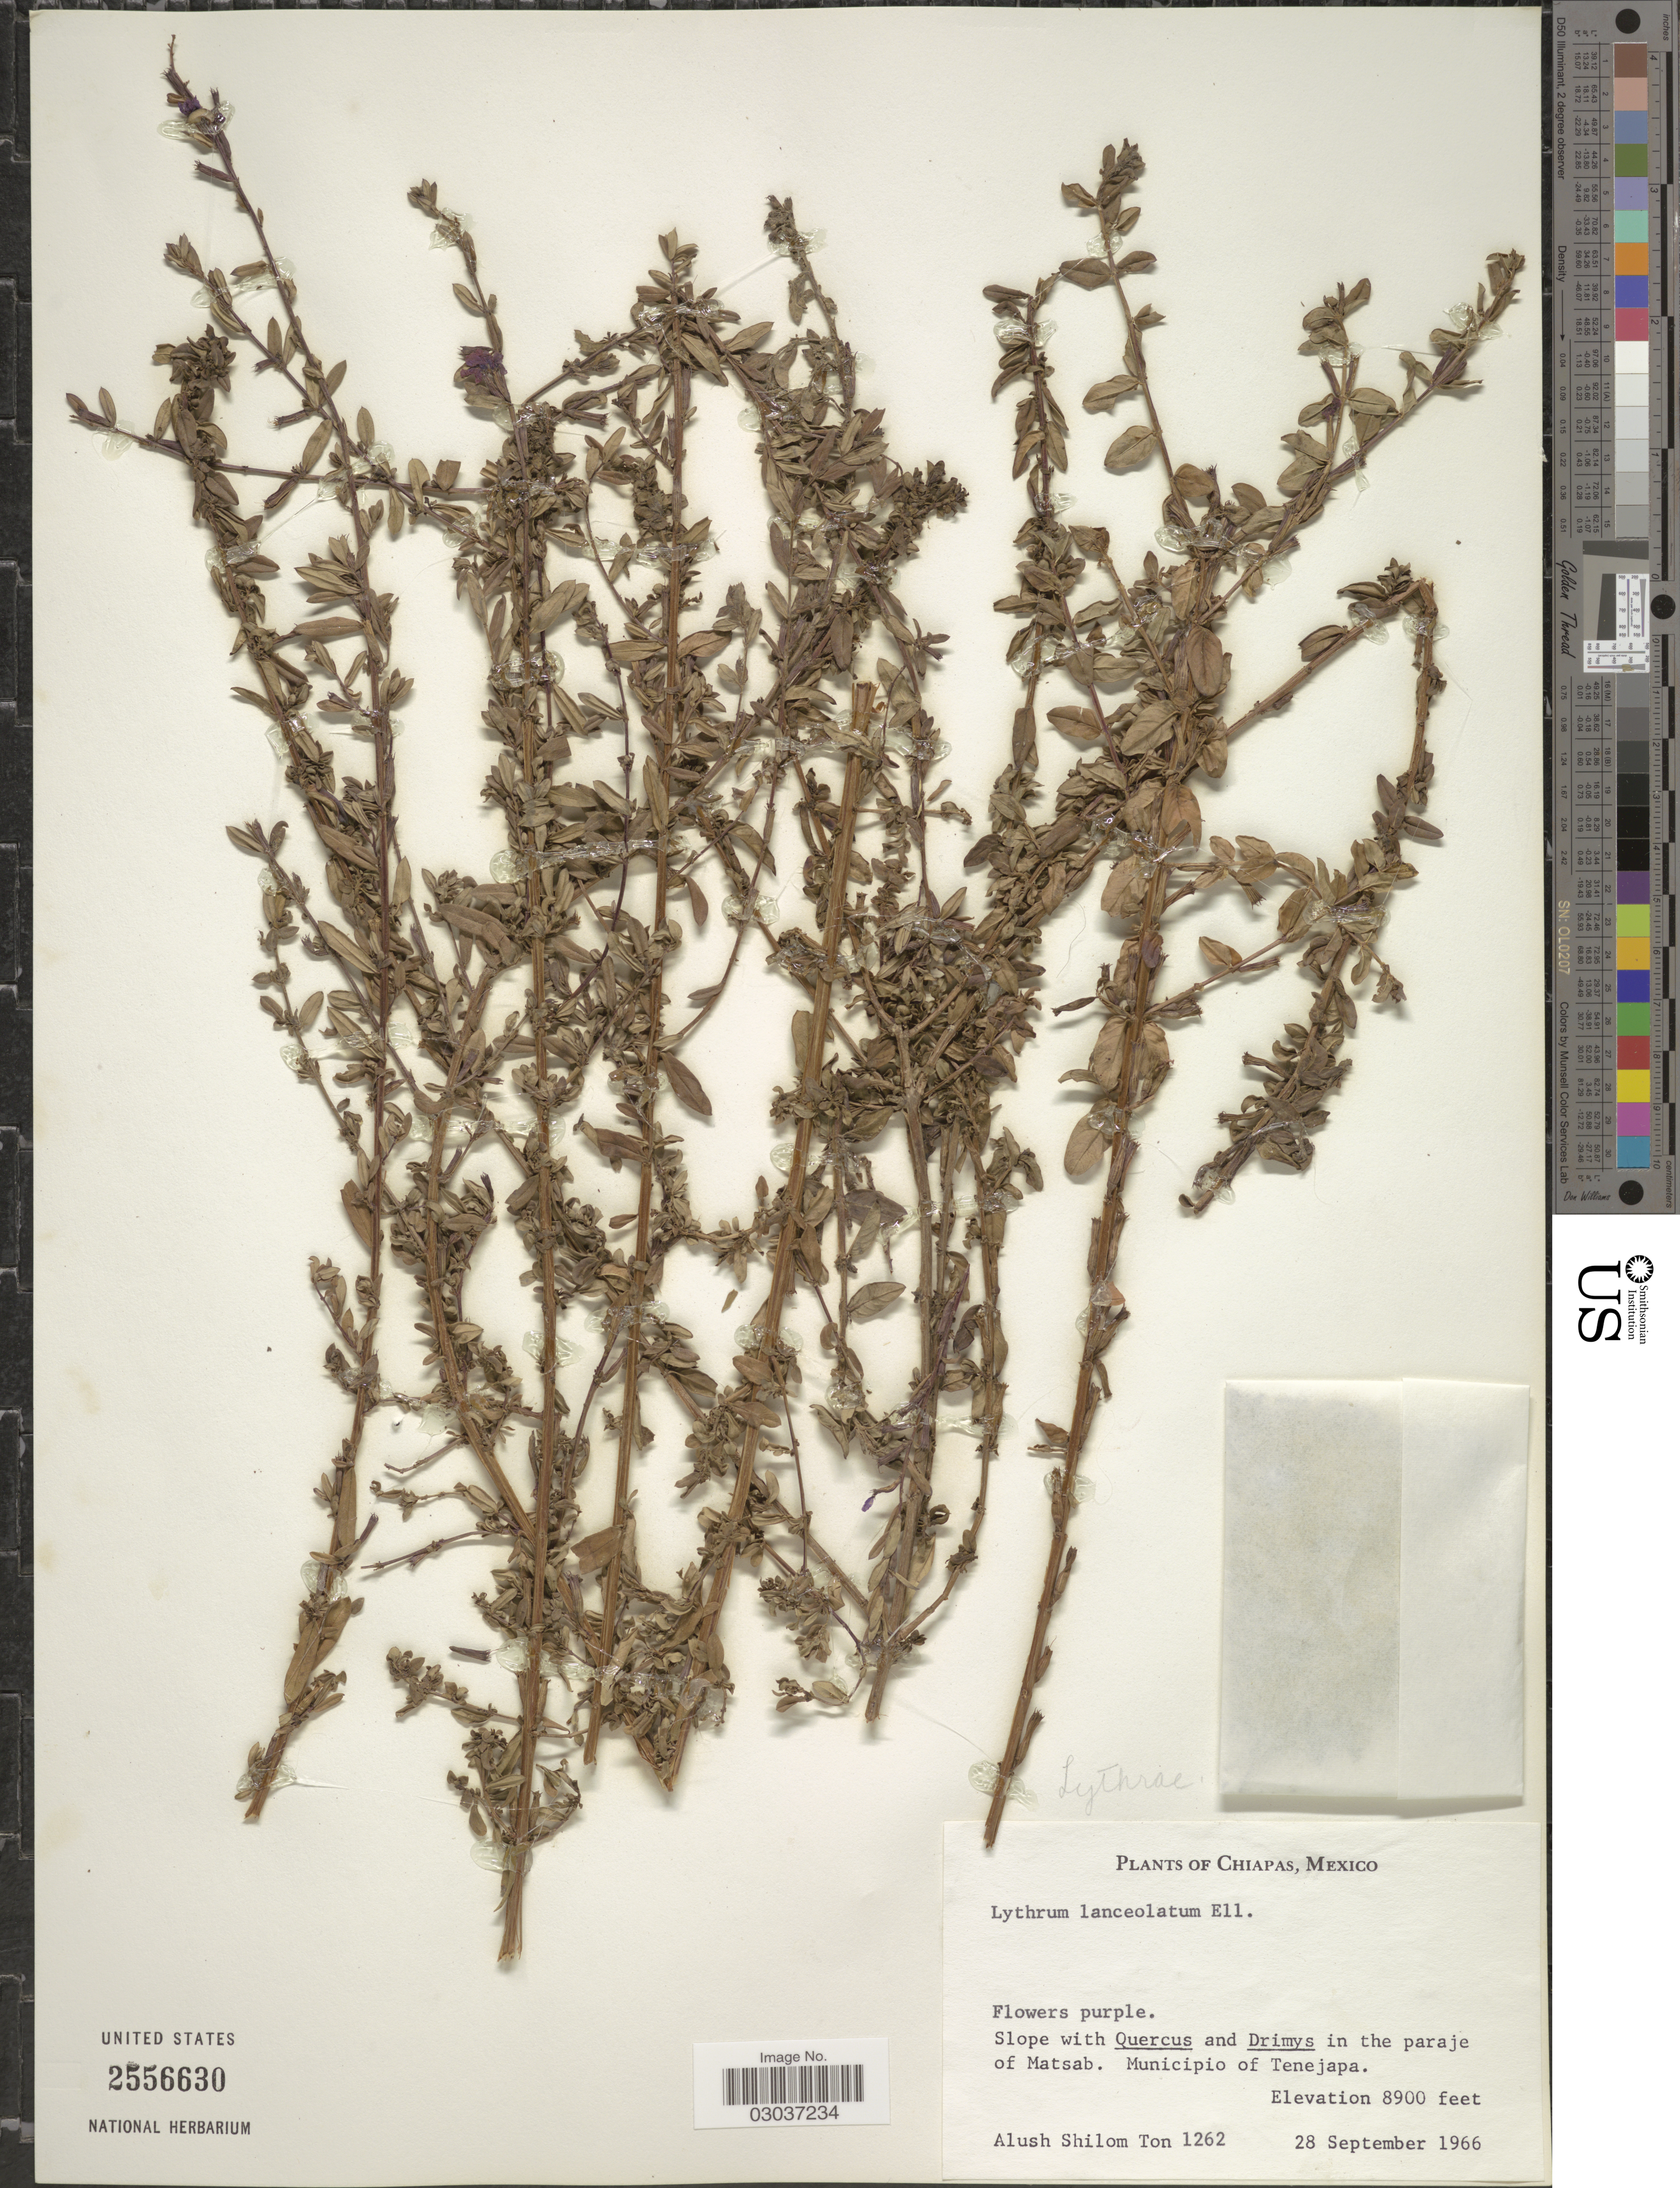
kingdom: Plantae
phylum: Tracheophyta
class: Magnoliopsida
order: Myrtales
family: Lythraceae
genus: Lythrum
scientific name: Lythrum lanceolatum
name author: Elliott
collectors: A. S. Ton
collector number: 1262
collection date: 1966-09-28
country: Mexico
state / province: Chiapas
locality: Slope with Quercus and Drimys in the paraje of Matsab. Municipio of Tenejapa.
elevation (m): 2713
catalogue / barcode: US 2556630